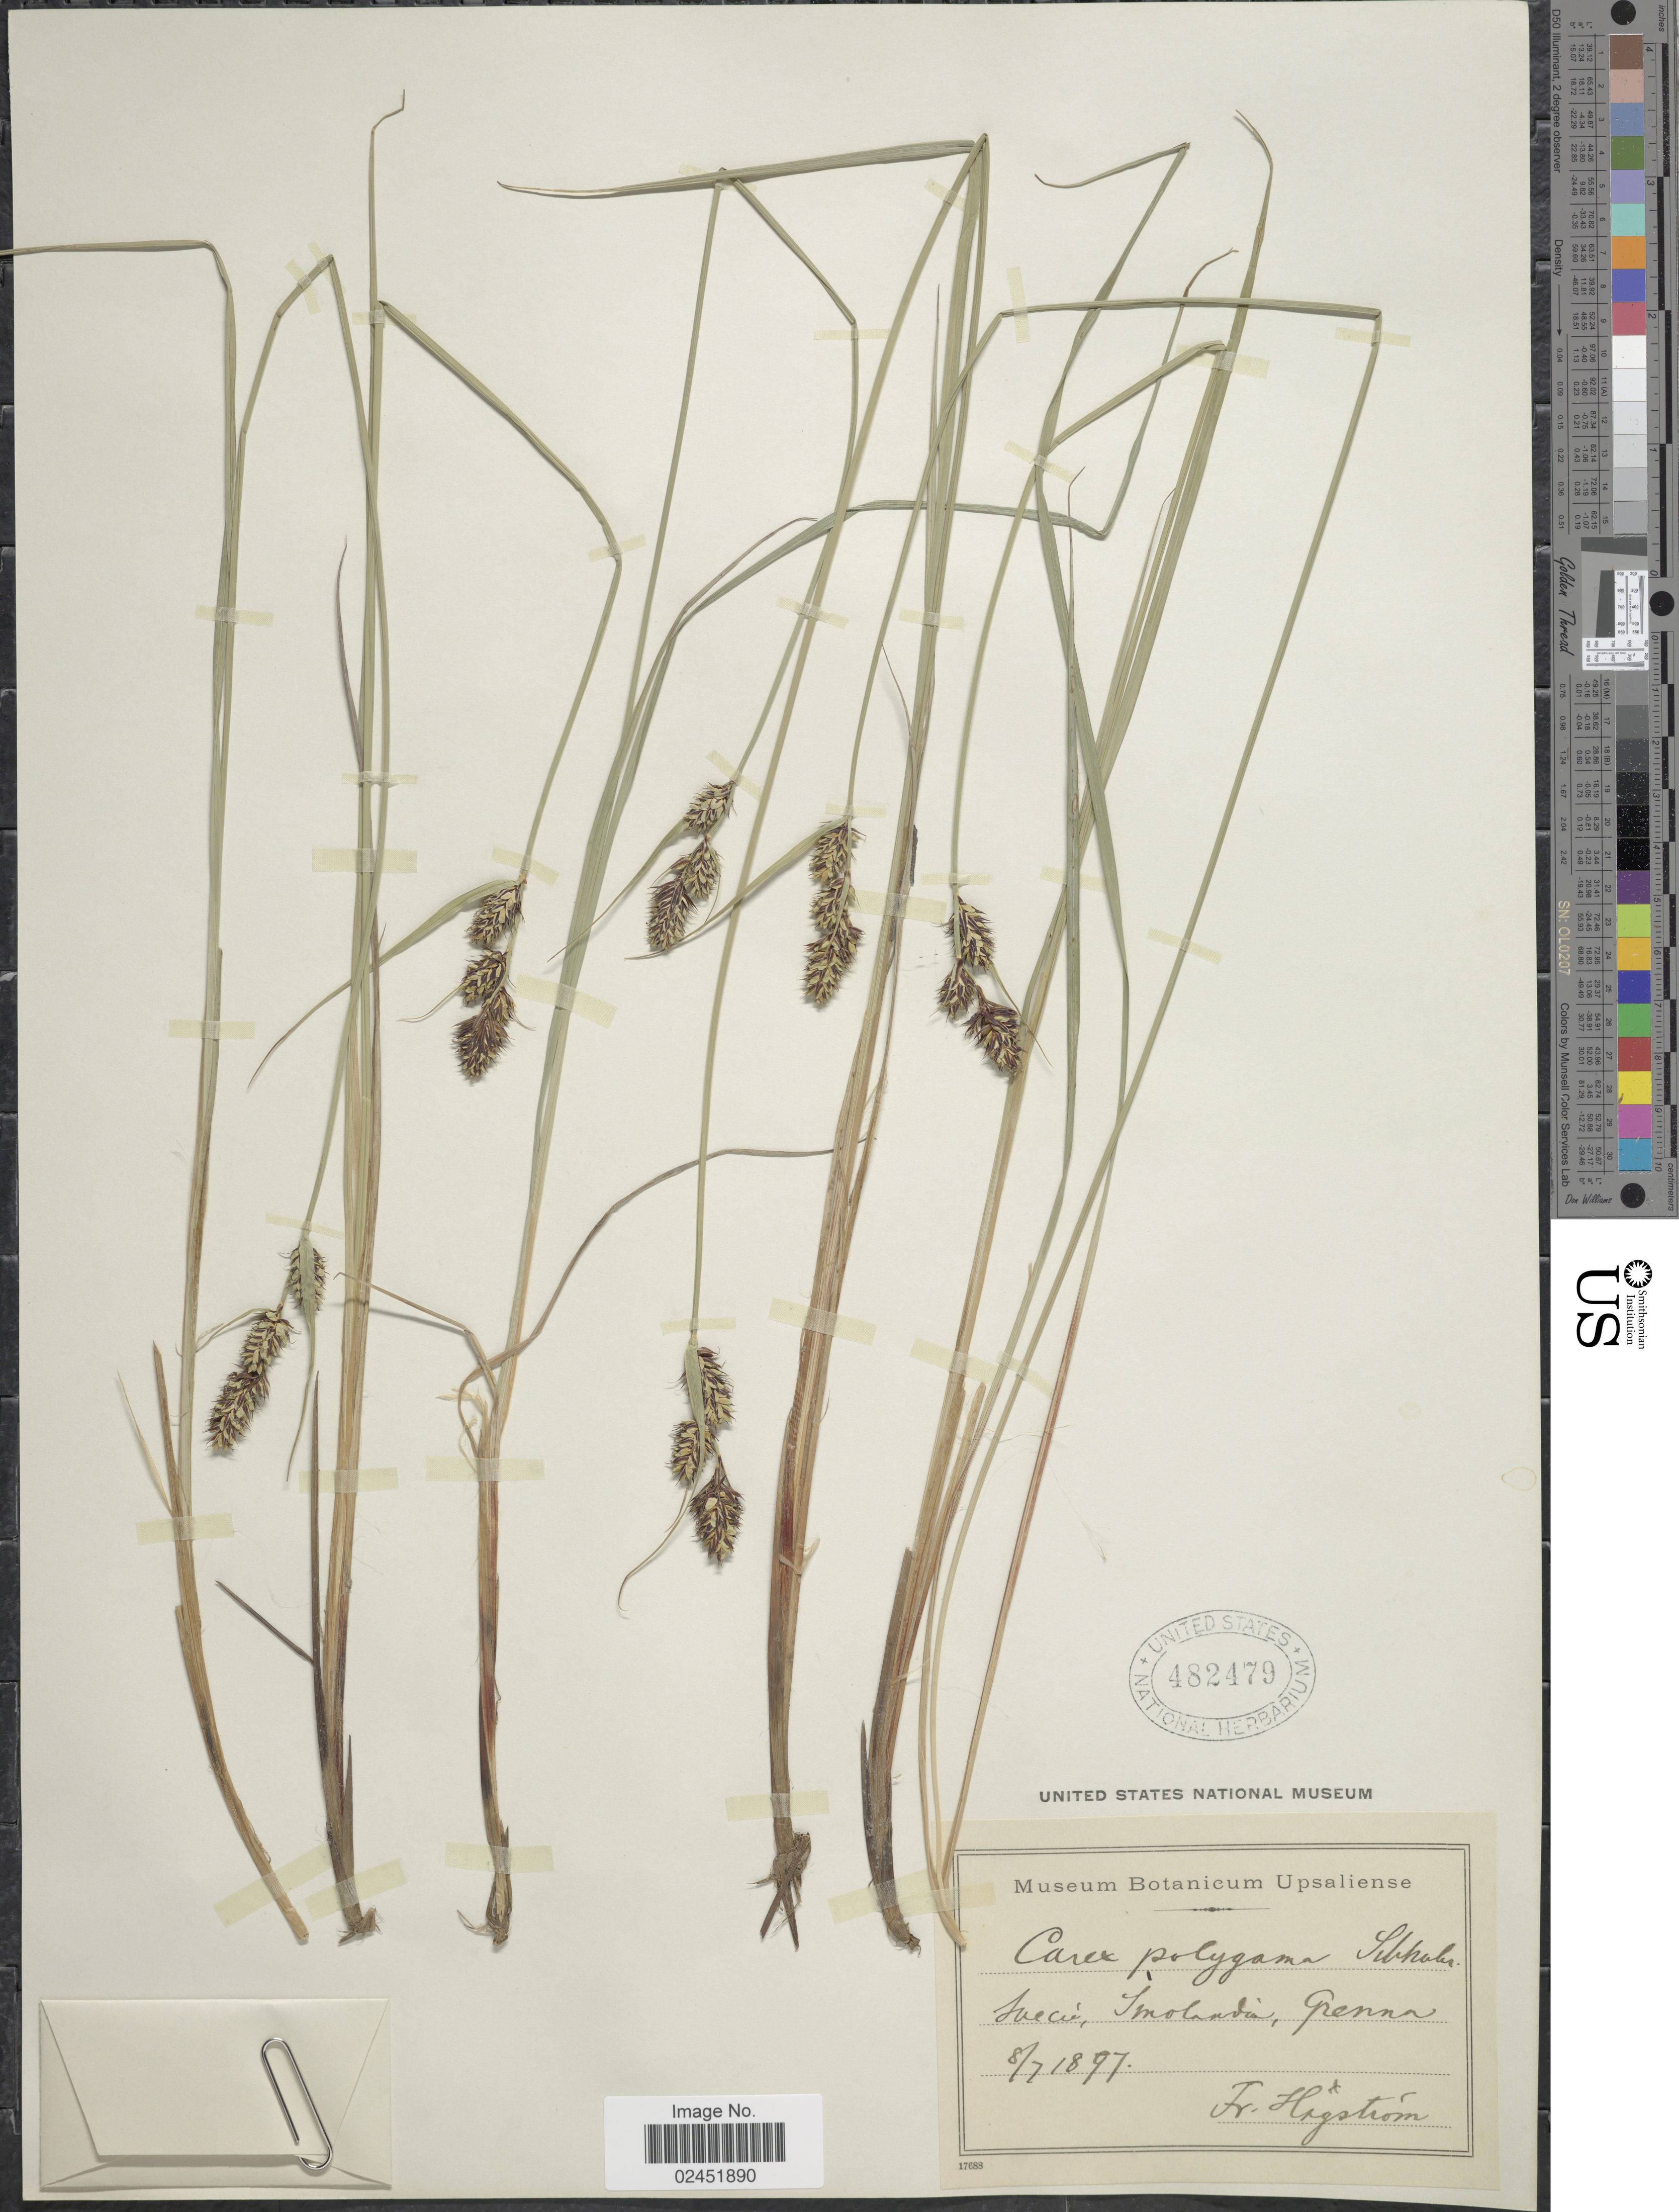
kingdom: Plantae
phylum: Tracheophyta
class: Liliopsida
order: Poales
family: Cyperaceae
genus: Carex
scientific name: Carex polygama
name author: J.F. Gmel.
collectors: F. Hagstrom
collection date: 1897-07-08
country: Sweden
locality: Suecia, Smolandia, Granna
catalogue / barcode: US 482479